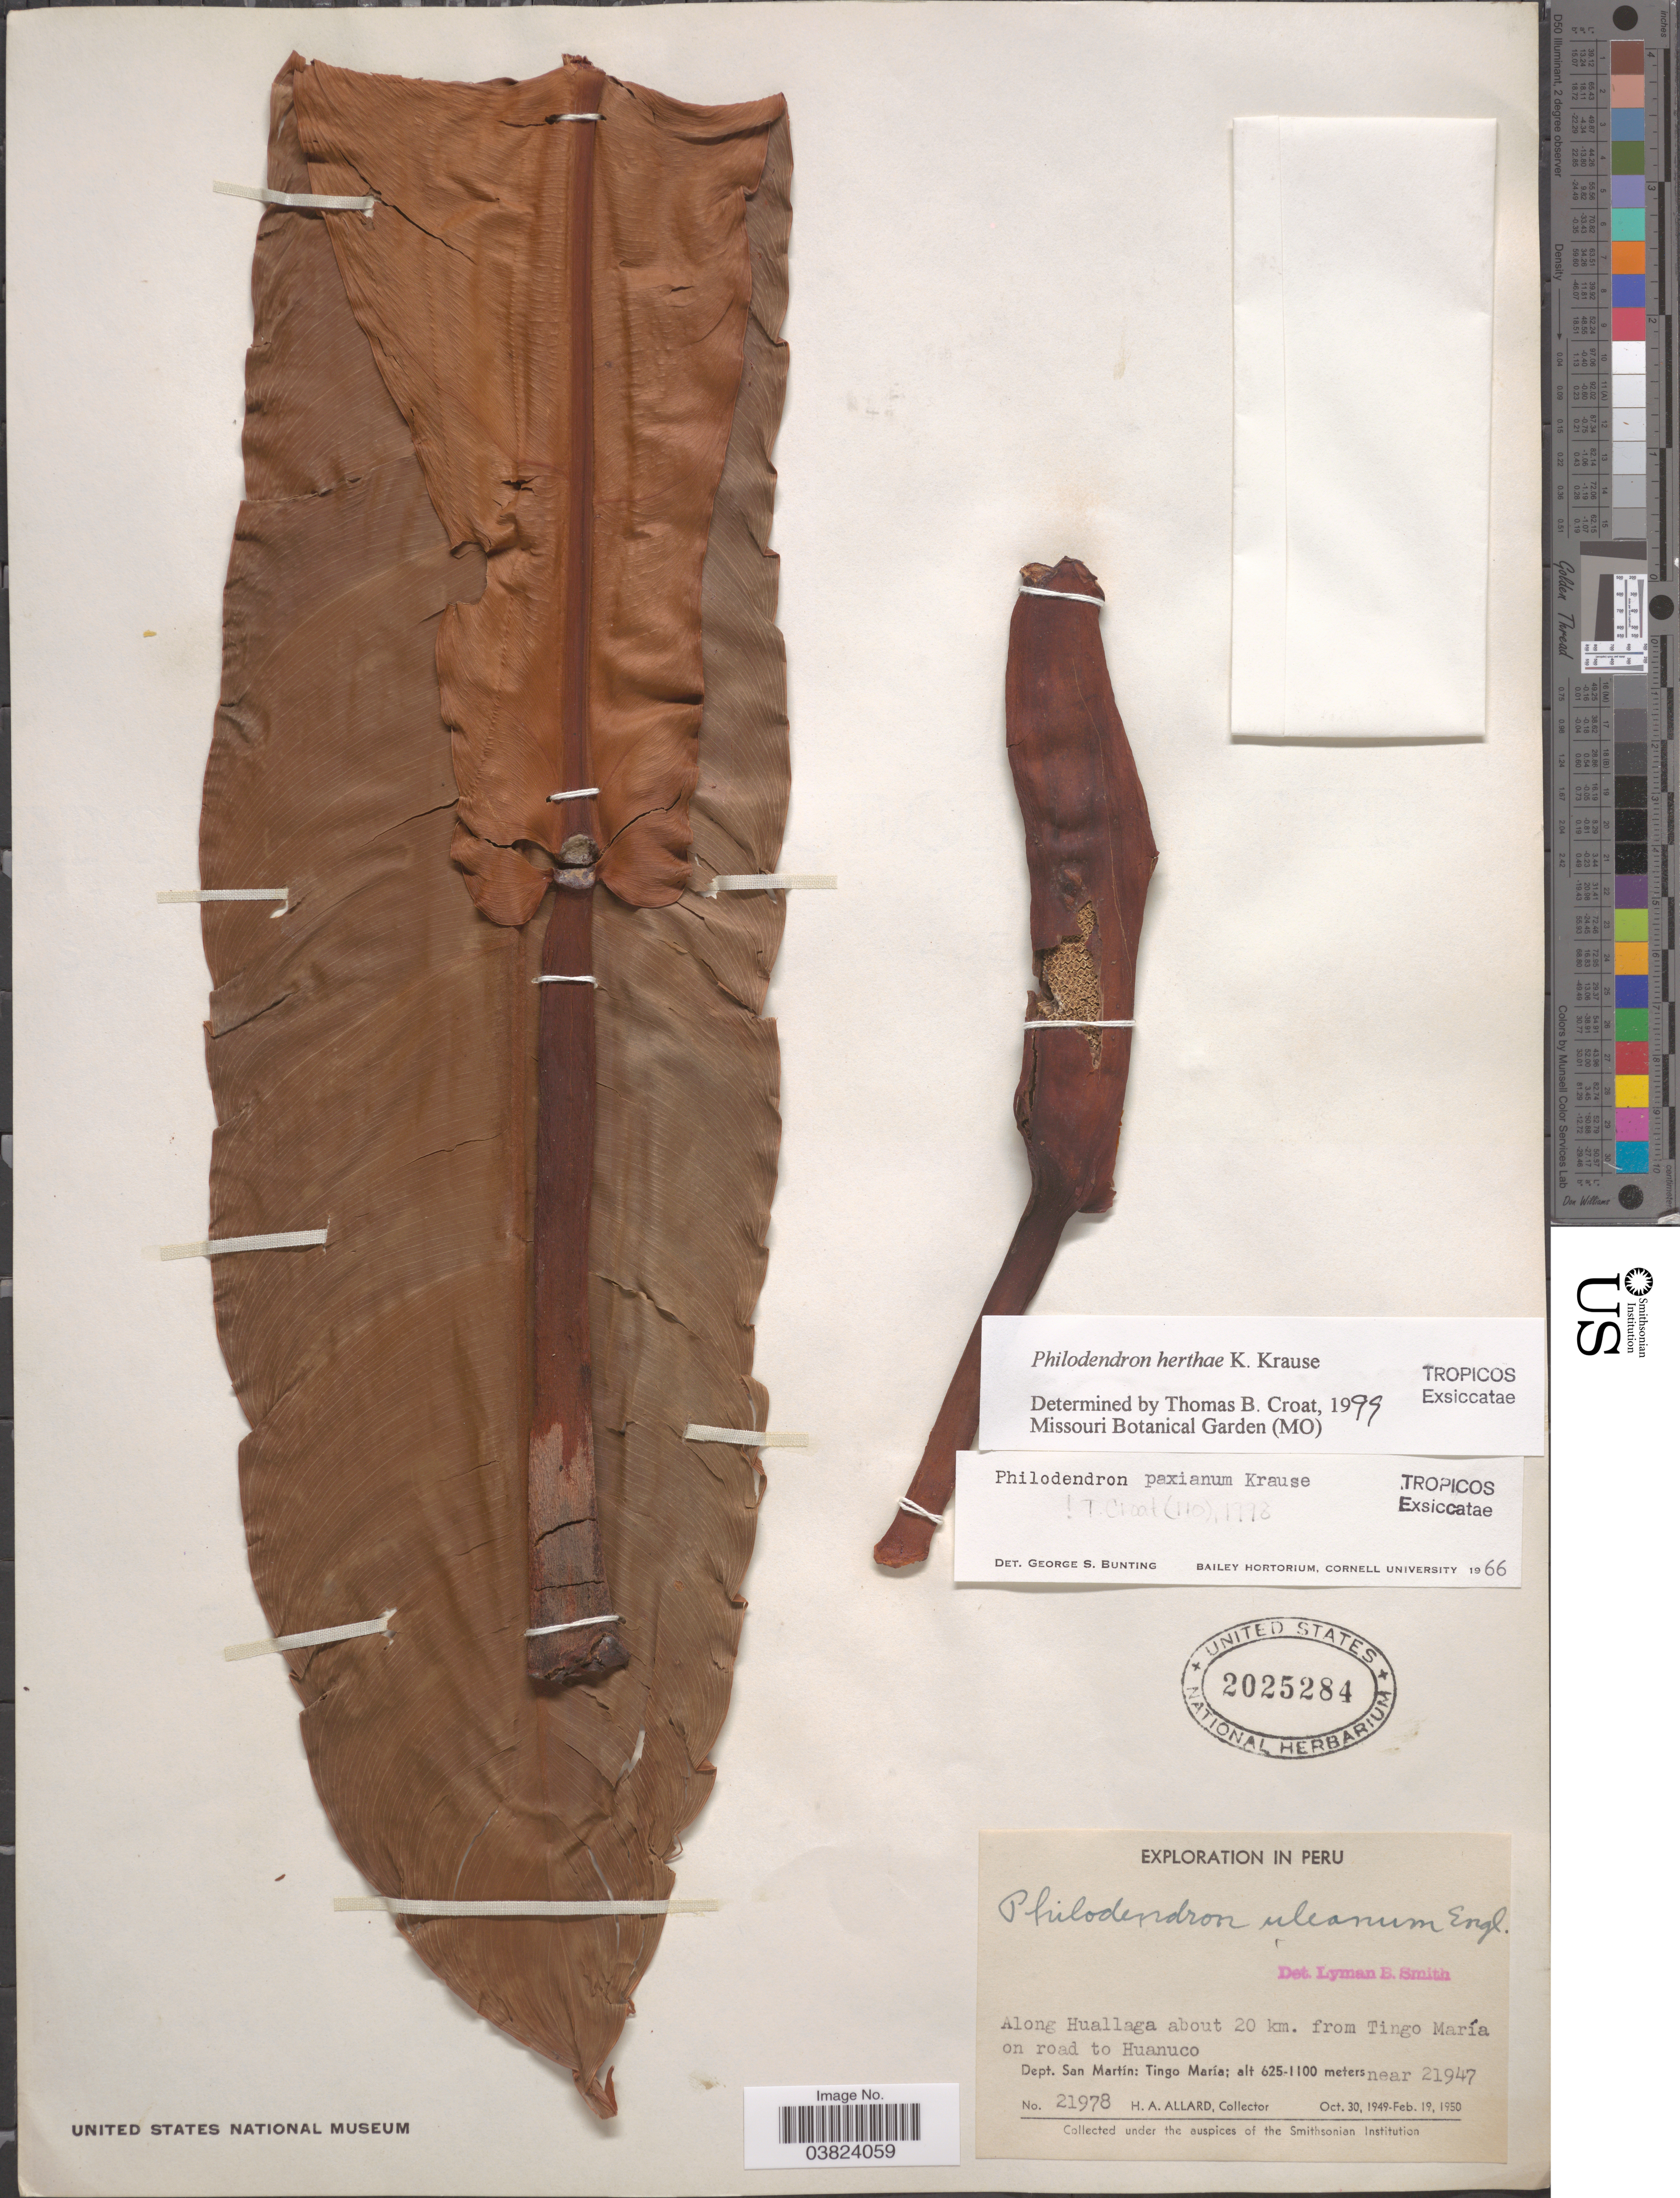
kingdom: Plantae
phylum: Tracheophyta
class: Liliopsida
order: Alismatales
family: Araceae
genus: Philodendron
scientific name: Philodendron herthae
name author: K. Krause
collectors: H. A. Allard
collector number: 21978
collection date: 1949-10-30/1950-02-19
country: Peru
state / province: San Martín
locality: Along Huallaga about 20 km. from Tingo María on road to Huanuco. Dept. San Martín: Tingo María.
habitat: along river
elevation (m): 625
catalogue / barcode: US 2025284